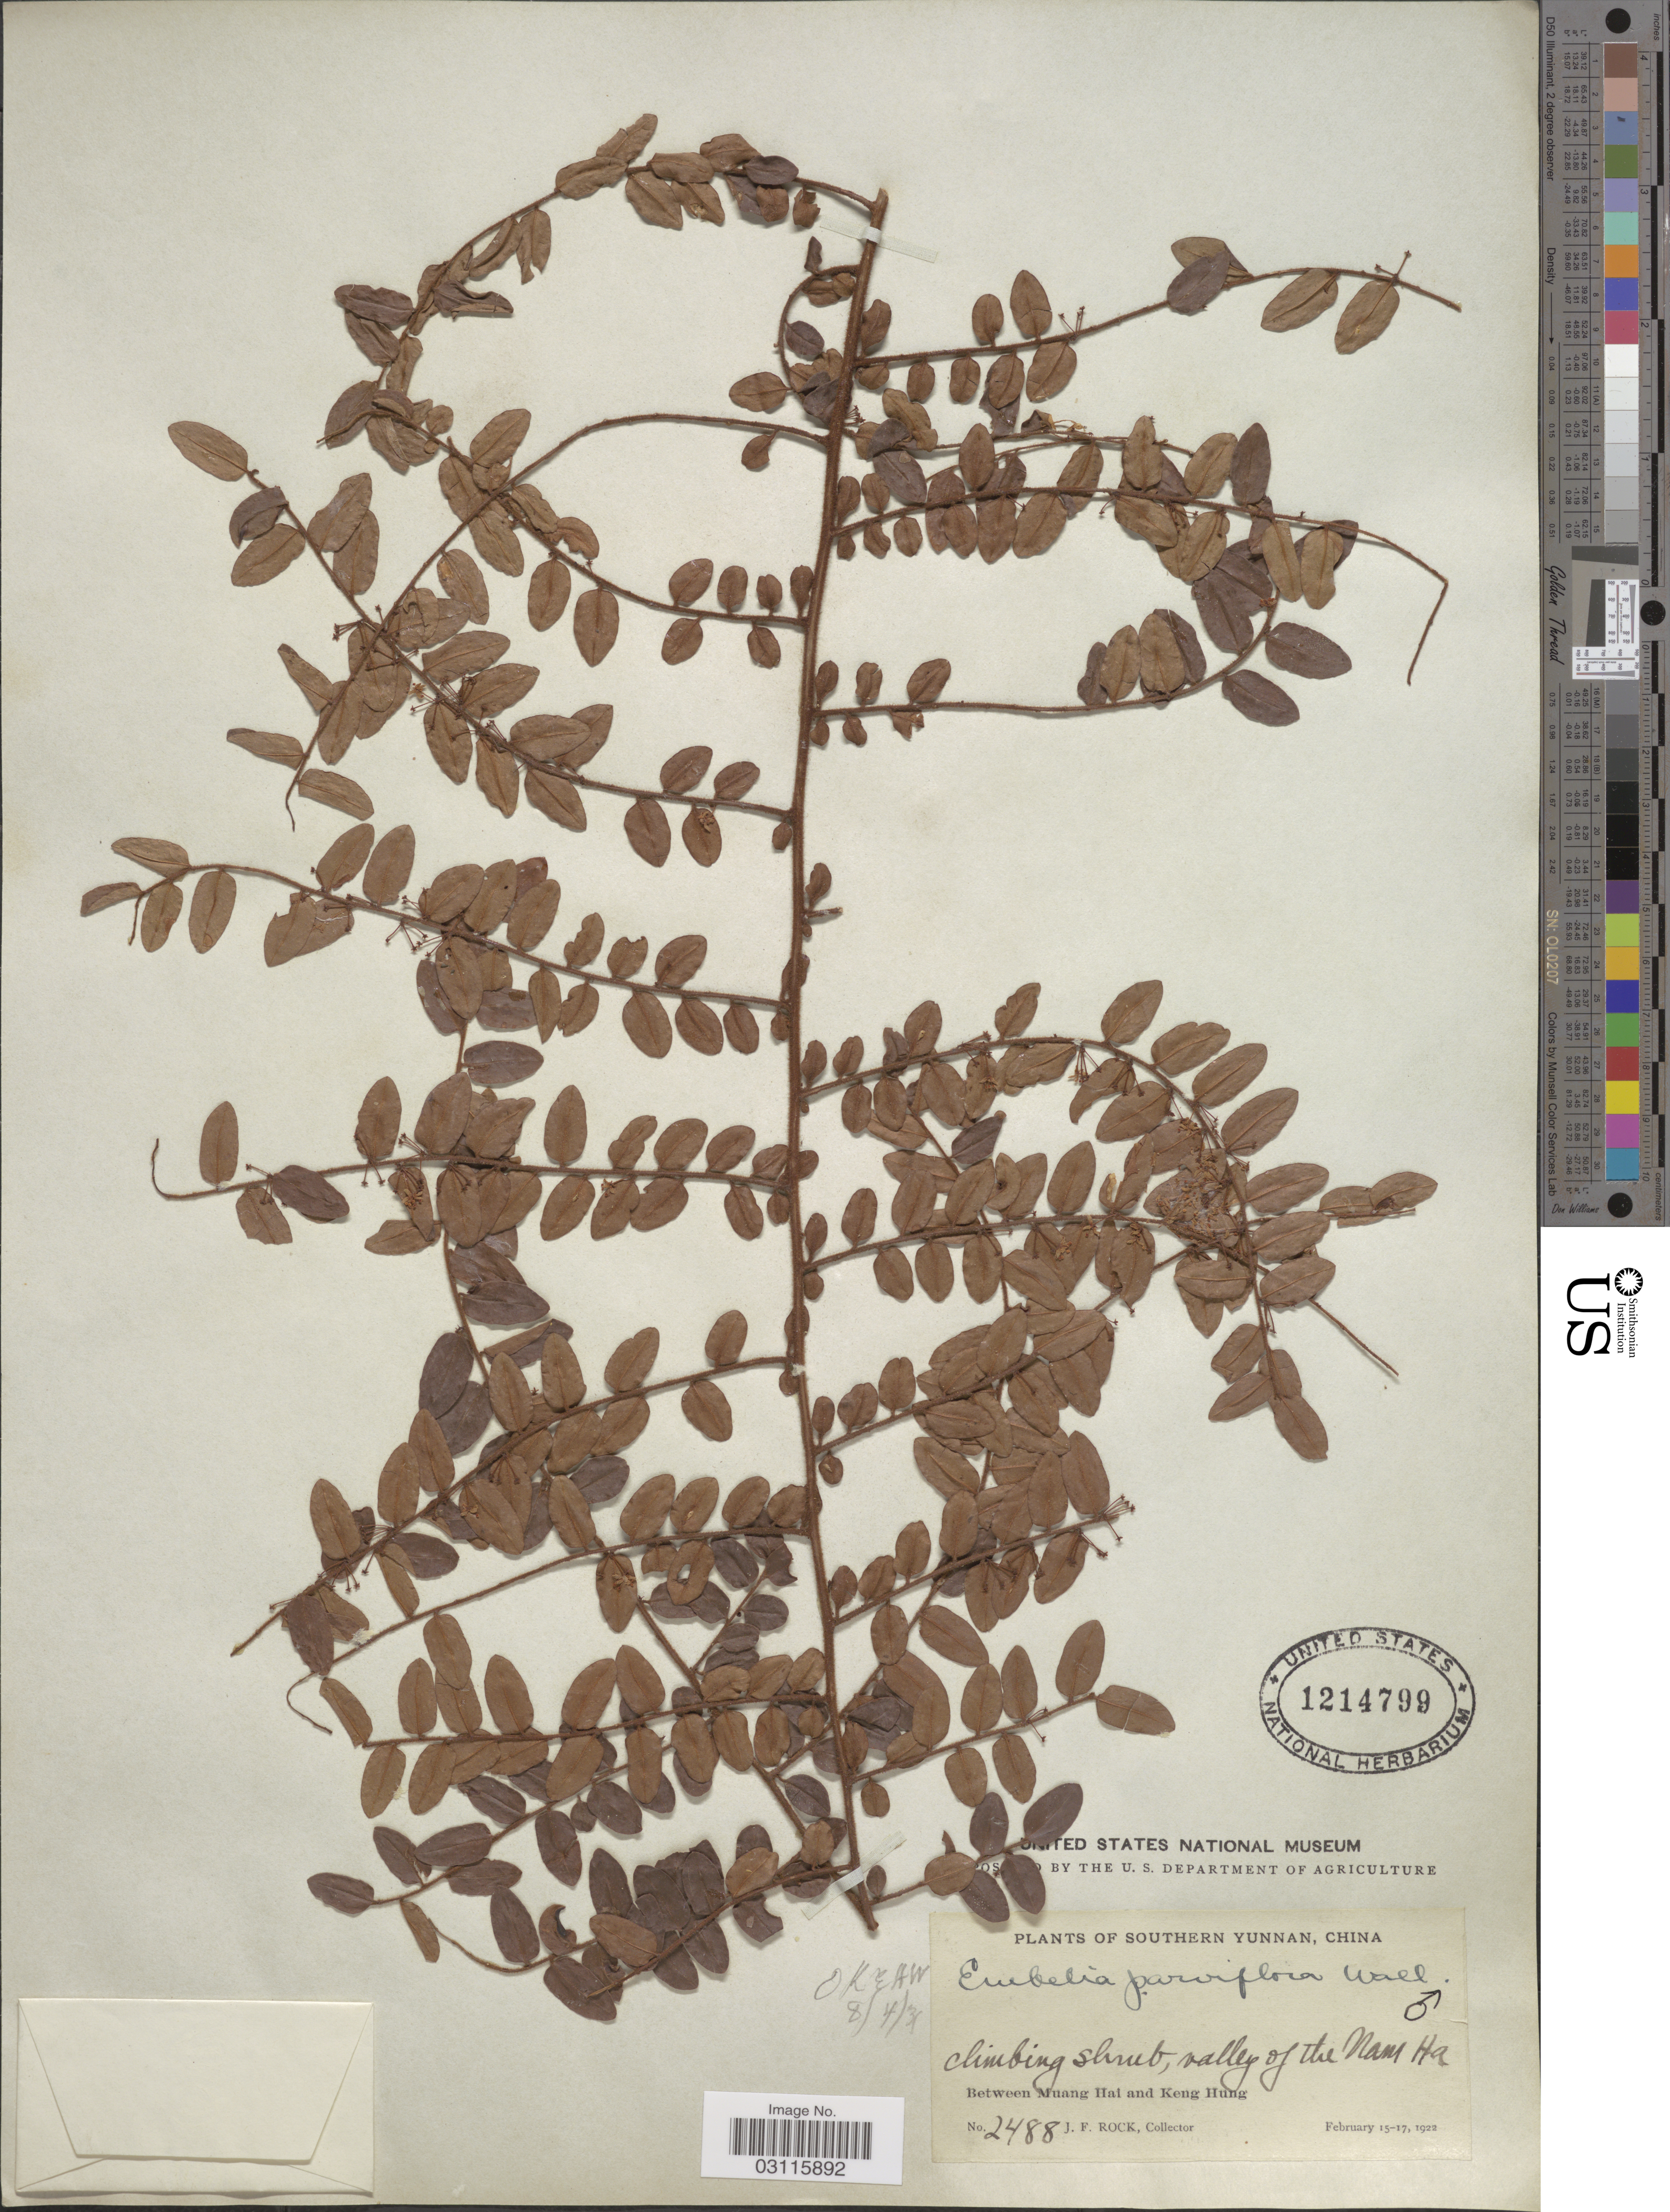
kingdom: Plantae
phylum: Tracheophyta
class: Magnoliopsida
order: Ericales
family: Primulaceae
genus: Embelia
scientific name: Embelia parviflora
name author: Wall. ex A. DC.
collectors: J. Rock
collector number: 2488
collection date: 1922-02-15/1922-02-17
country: China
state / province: Yunnan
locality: Southern Yunnan. Valley of the Nam Ha. Between Muang Hai and Keng Hung.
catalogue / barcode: US 1214799